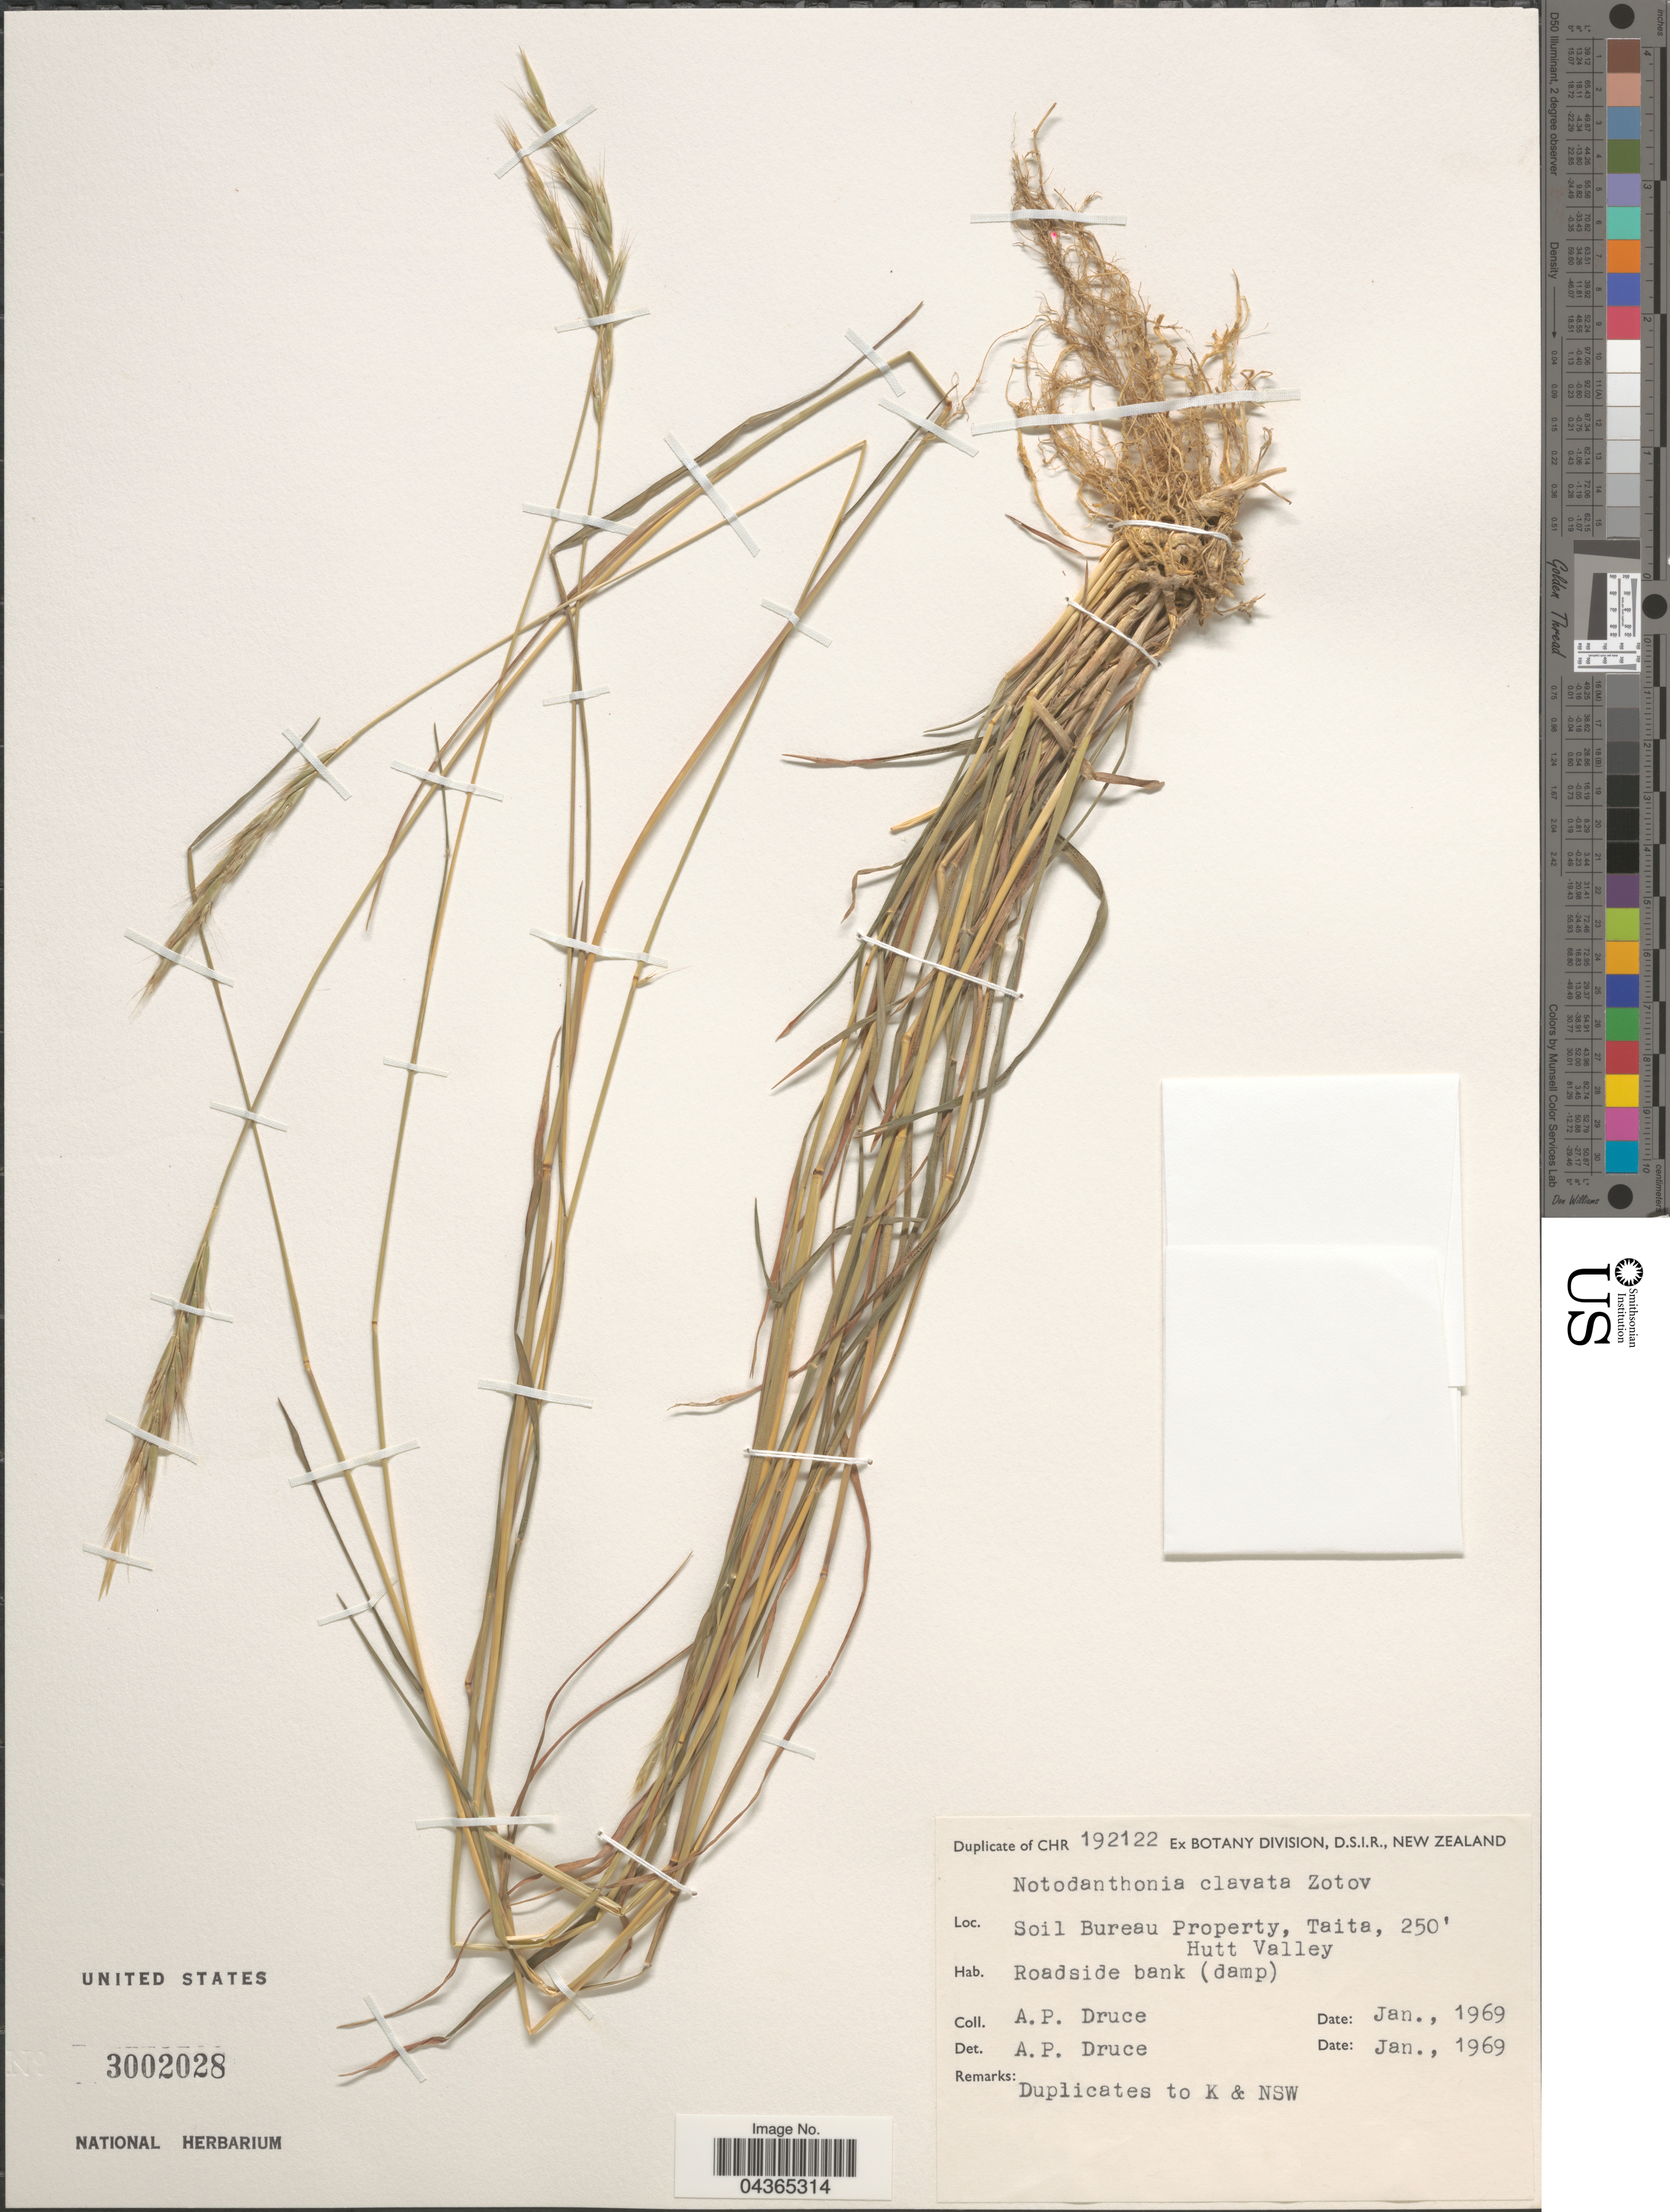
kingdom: Plantae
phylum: Tracheophyta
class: Liliopsida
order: Poales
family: Poaceae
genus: Rytidosperma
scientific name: Rytidosperma clavatum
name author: (Zotov) Connor & Edgar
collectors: A. Druce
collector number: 192122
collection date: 1969-01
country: New Zealand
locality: Soil Bureau Property, Taita, Hutt Valley.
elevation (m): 76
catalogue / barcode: US 3002028